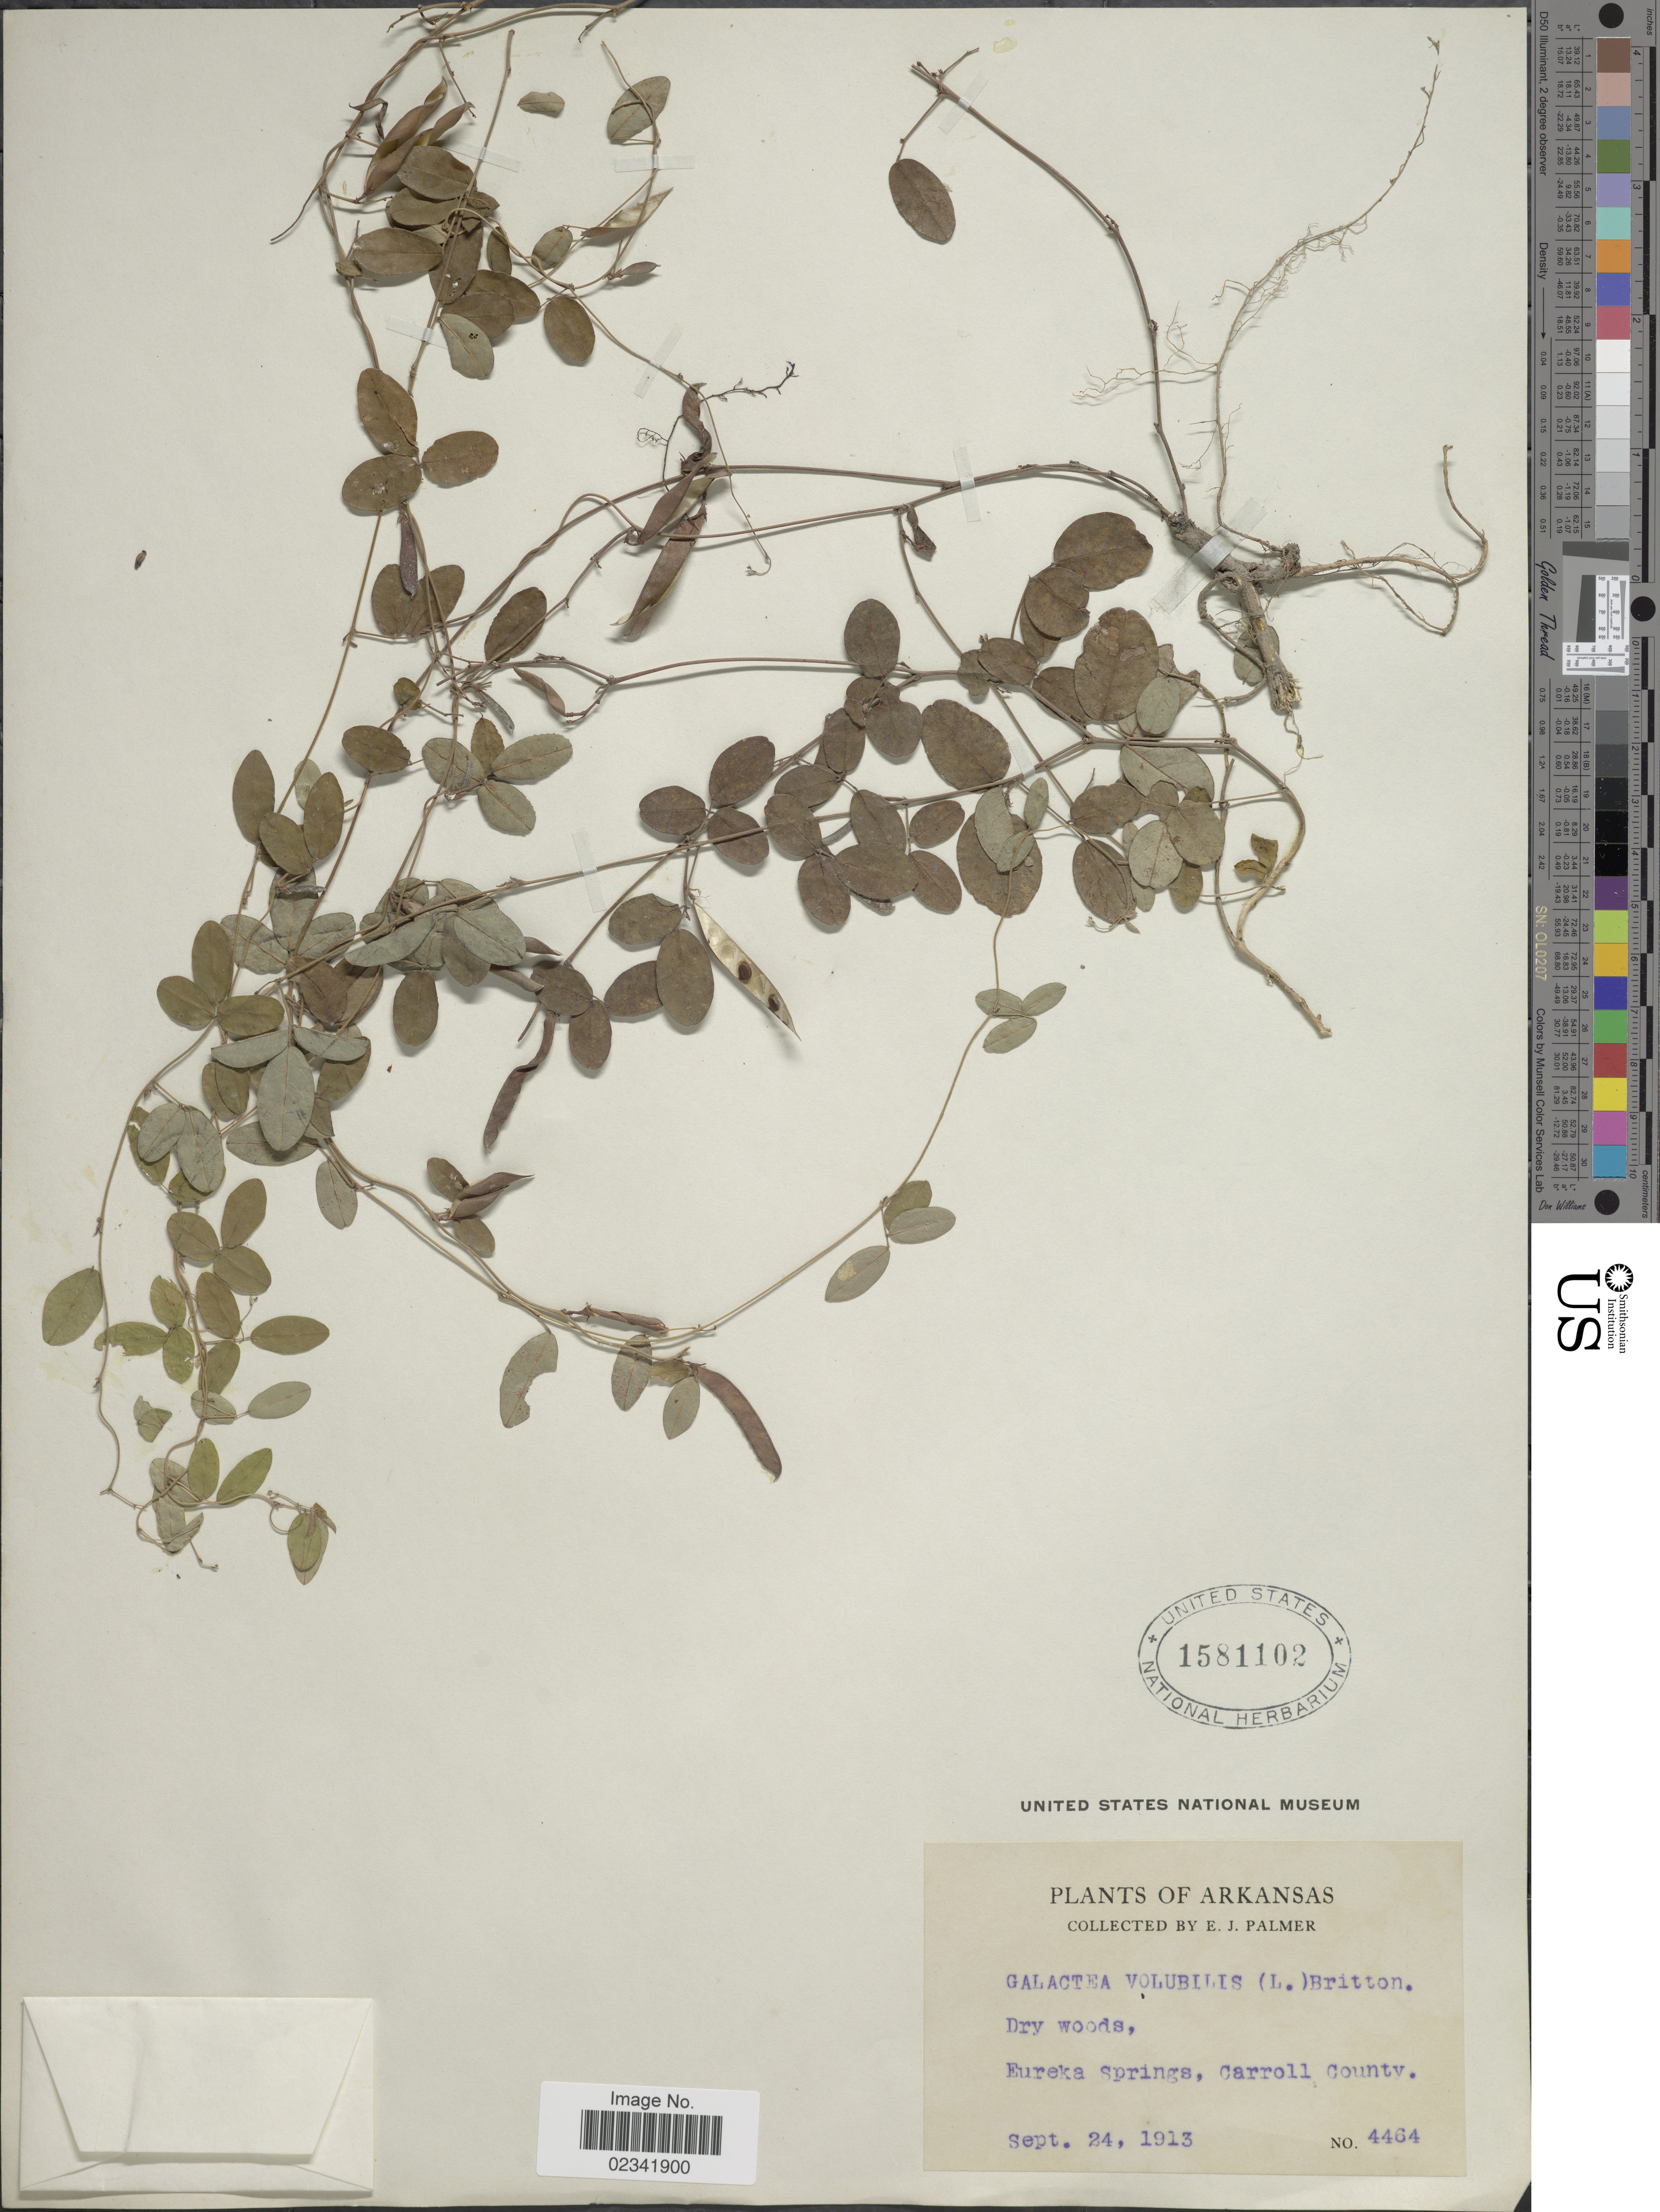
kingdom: Plantae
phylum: Tracheophyta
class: Magnoliopsida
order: Fabales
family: Fabaceae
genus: Galactia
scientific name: Galactia volubilis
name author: (L.) Britton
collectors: E. J. Palmer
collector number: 4464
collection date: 1913-09-24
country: United States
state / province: Arkansas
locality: Eureka Springs, Carroll County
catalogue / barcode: US 1581102